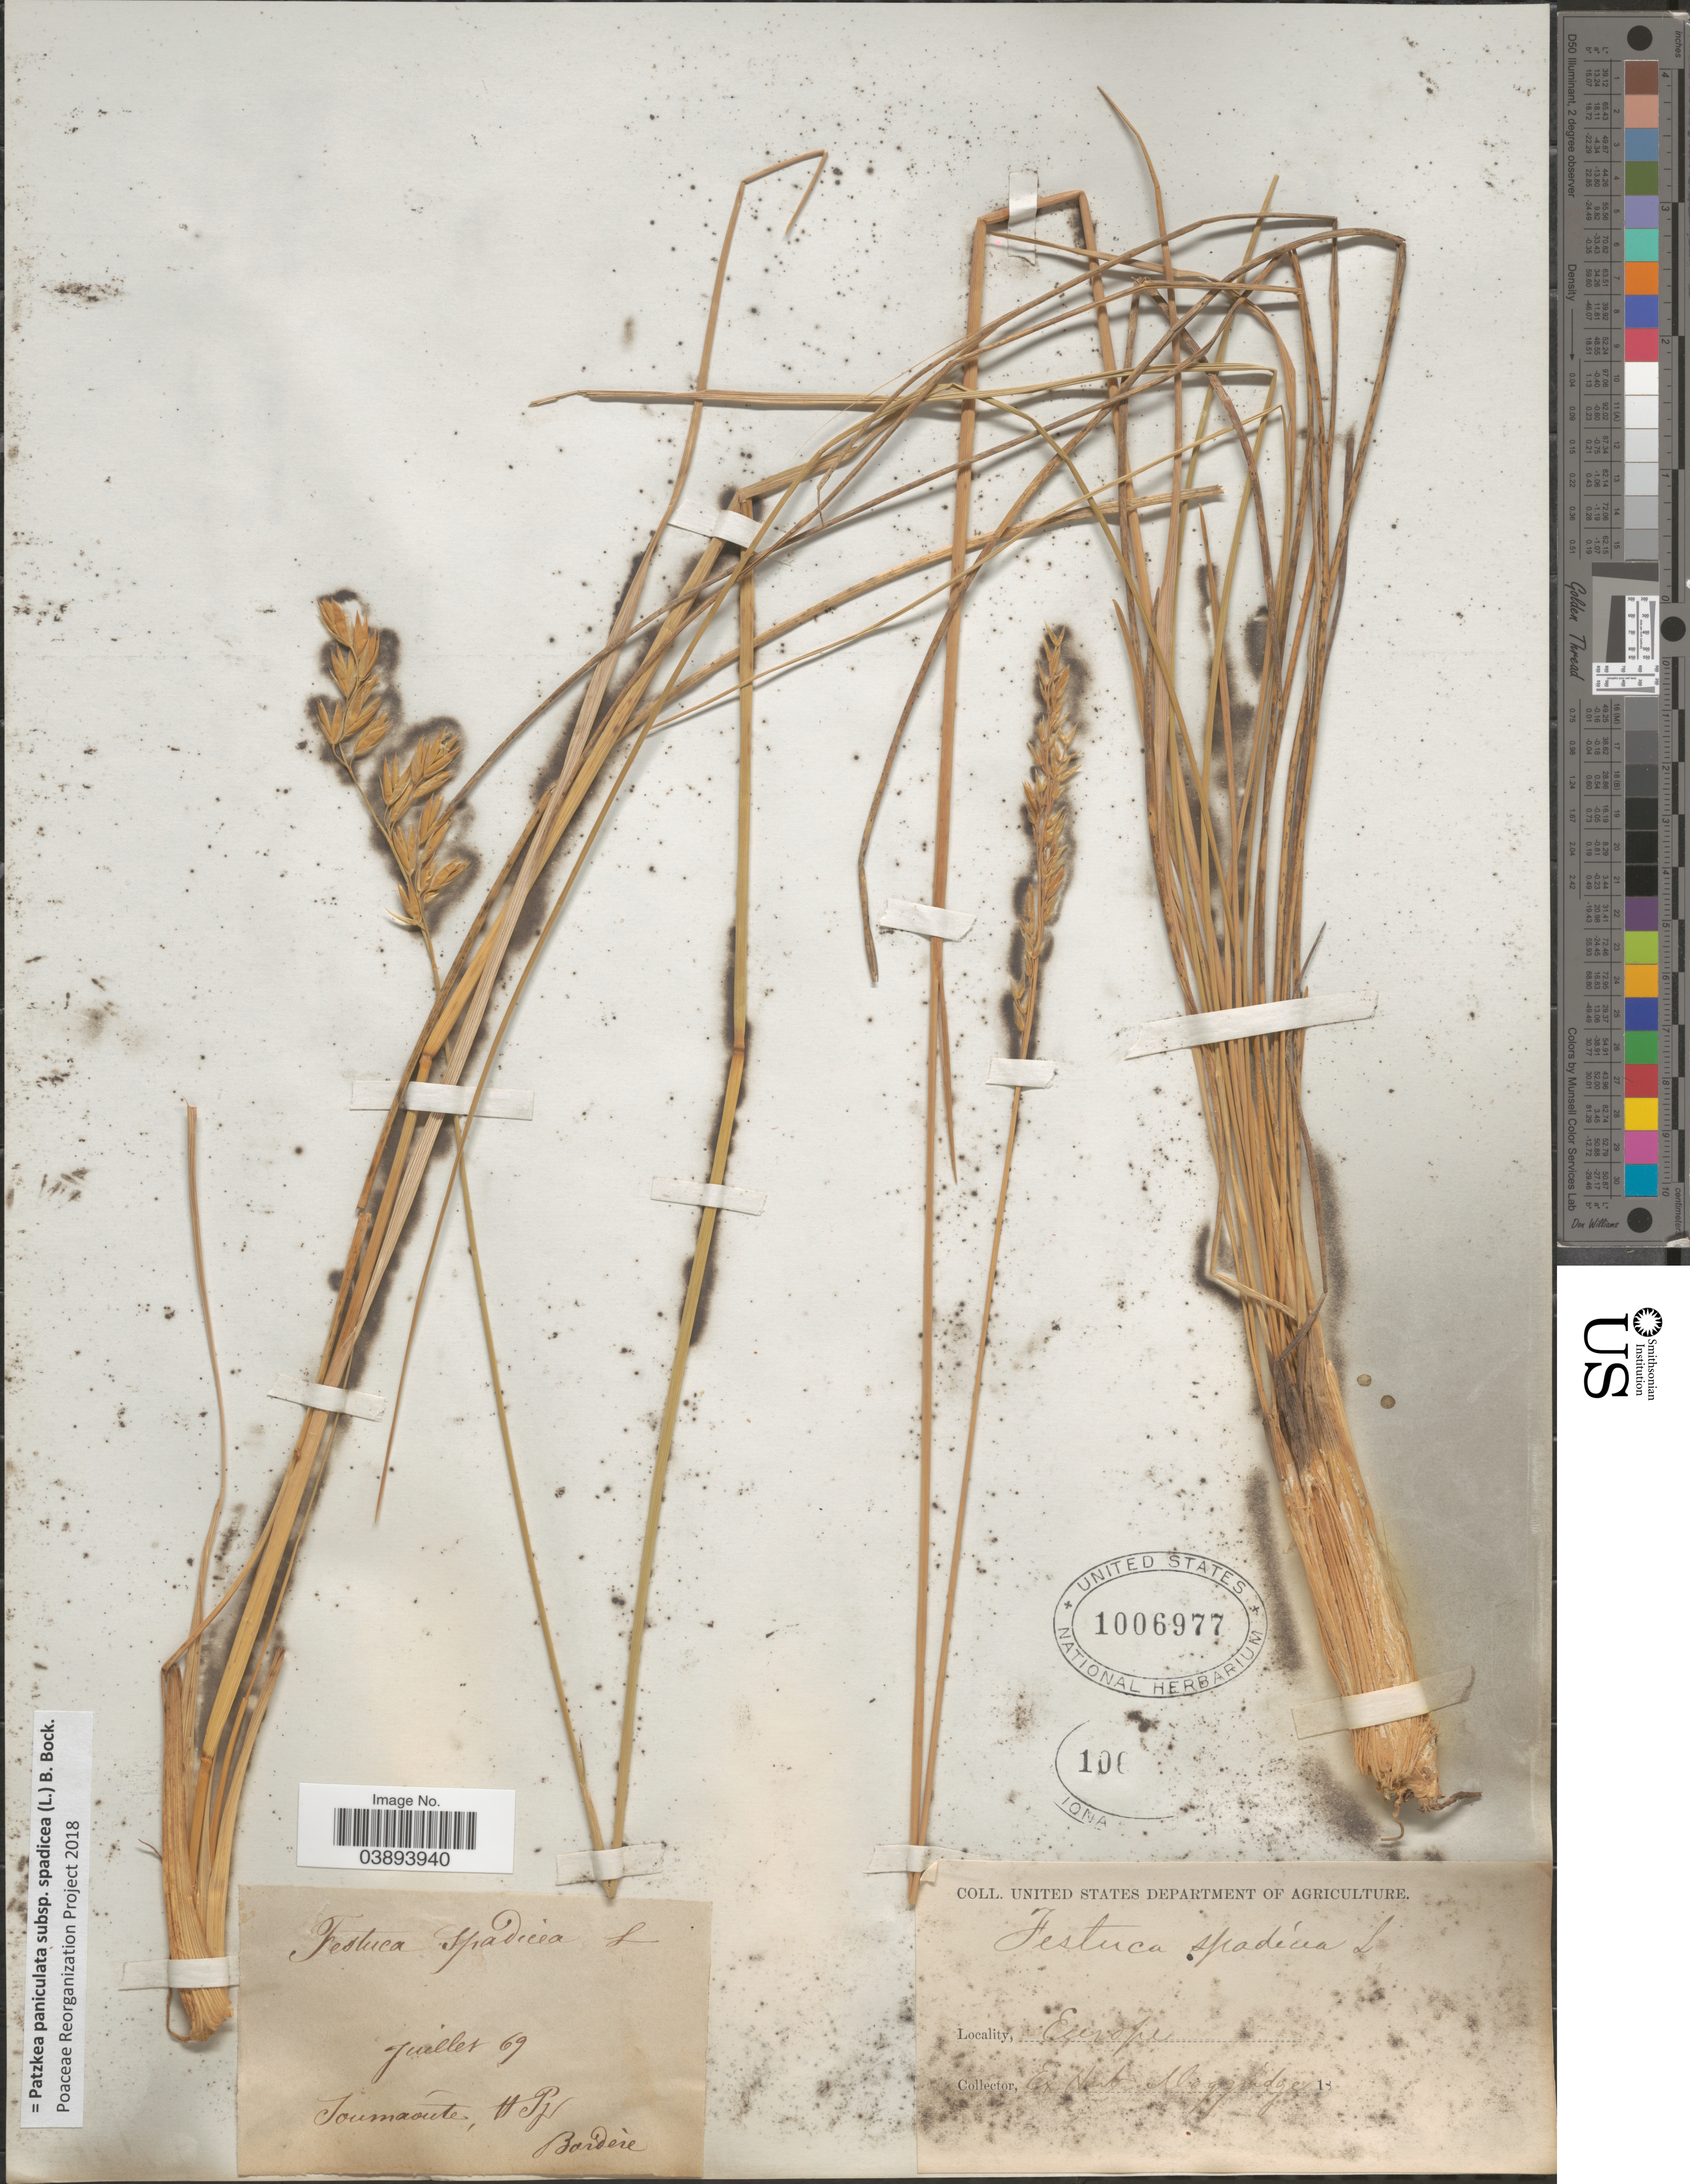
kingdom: Plantae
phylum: Tracheophyta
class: Liliopsida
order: Poales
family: Poaceae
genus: Patzkea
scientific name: Patzkea paniculata subsp. spadicea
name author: (L.) G. H. Loos & B. Bock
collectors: -. Bordère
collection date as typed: Transcribed d/m/y: /7/69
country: France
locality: Soumaonte, H. Py. Europe.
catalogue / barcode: US 1006977